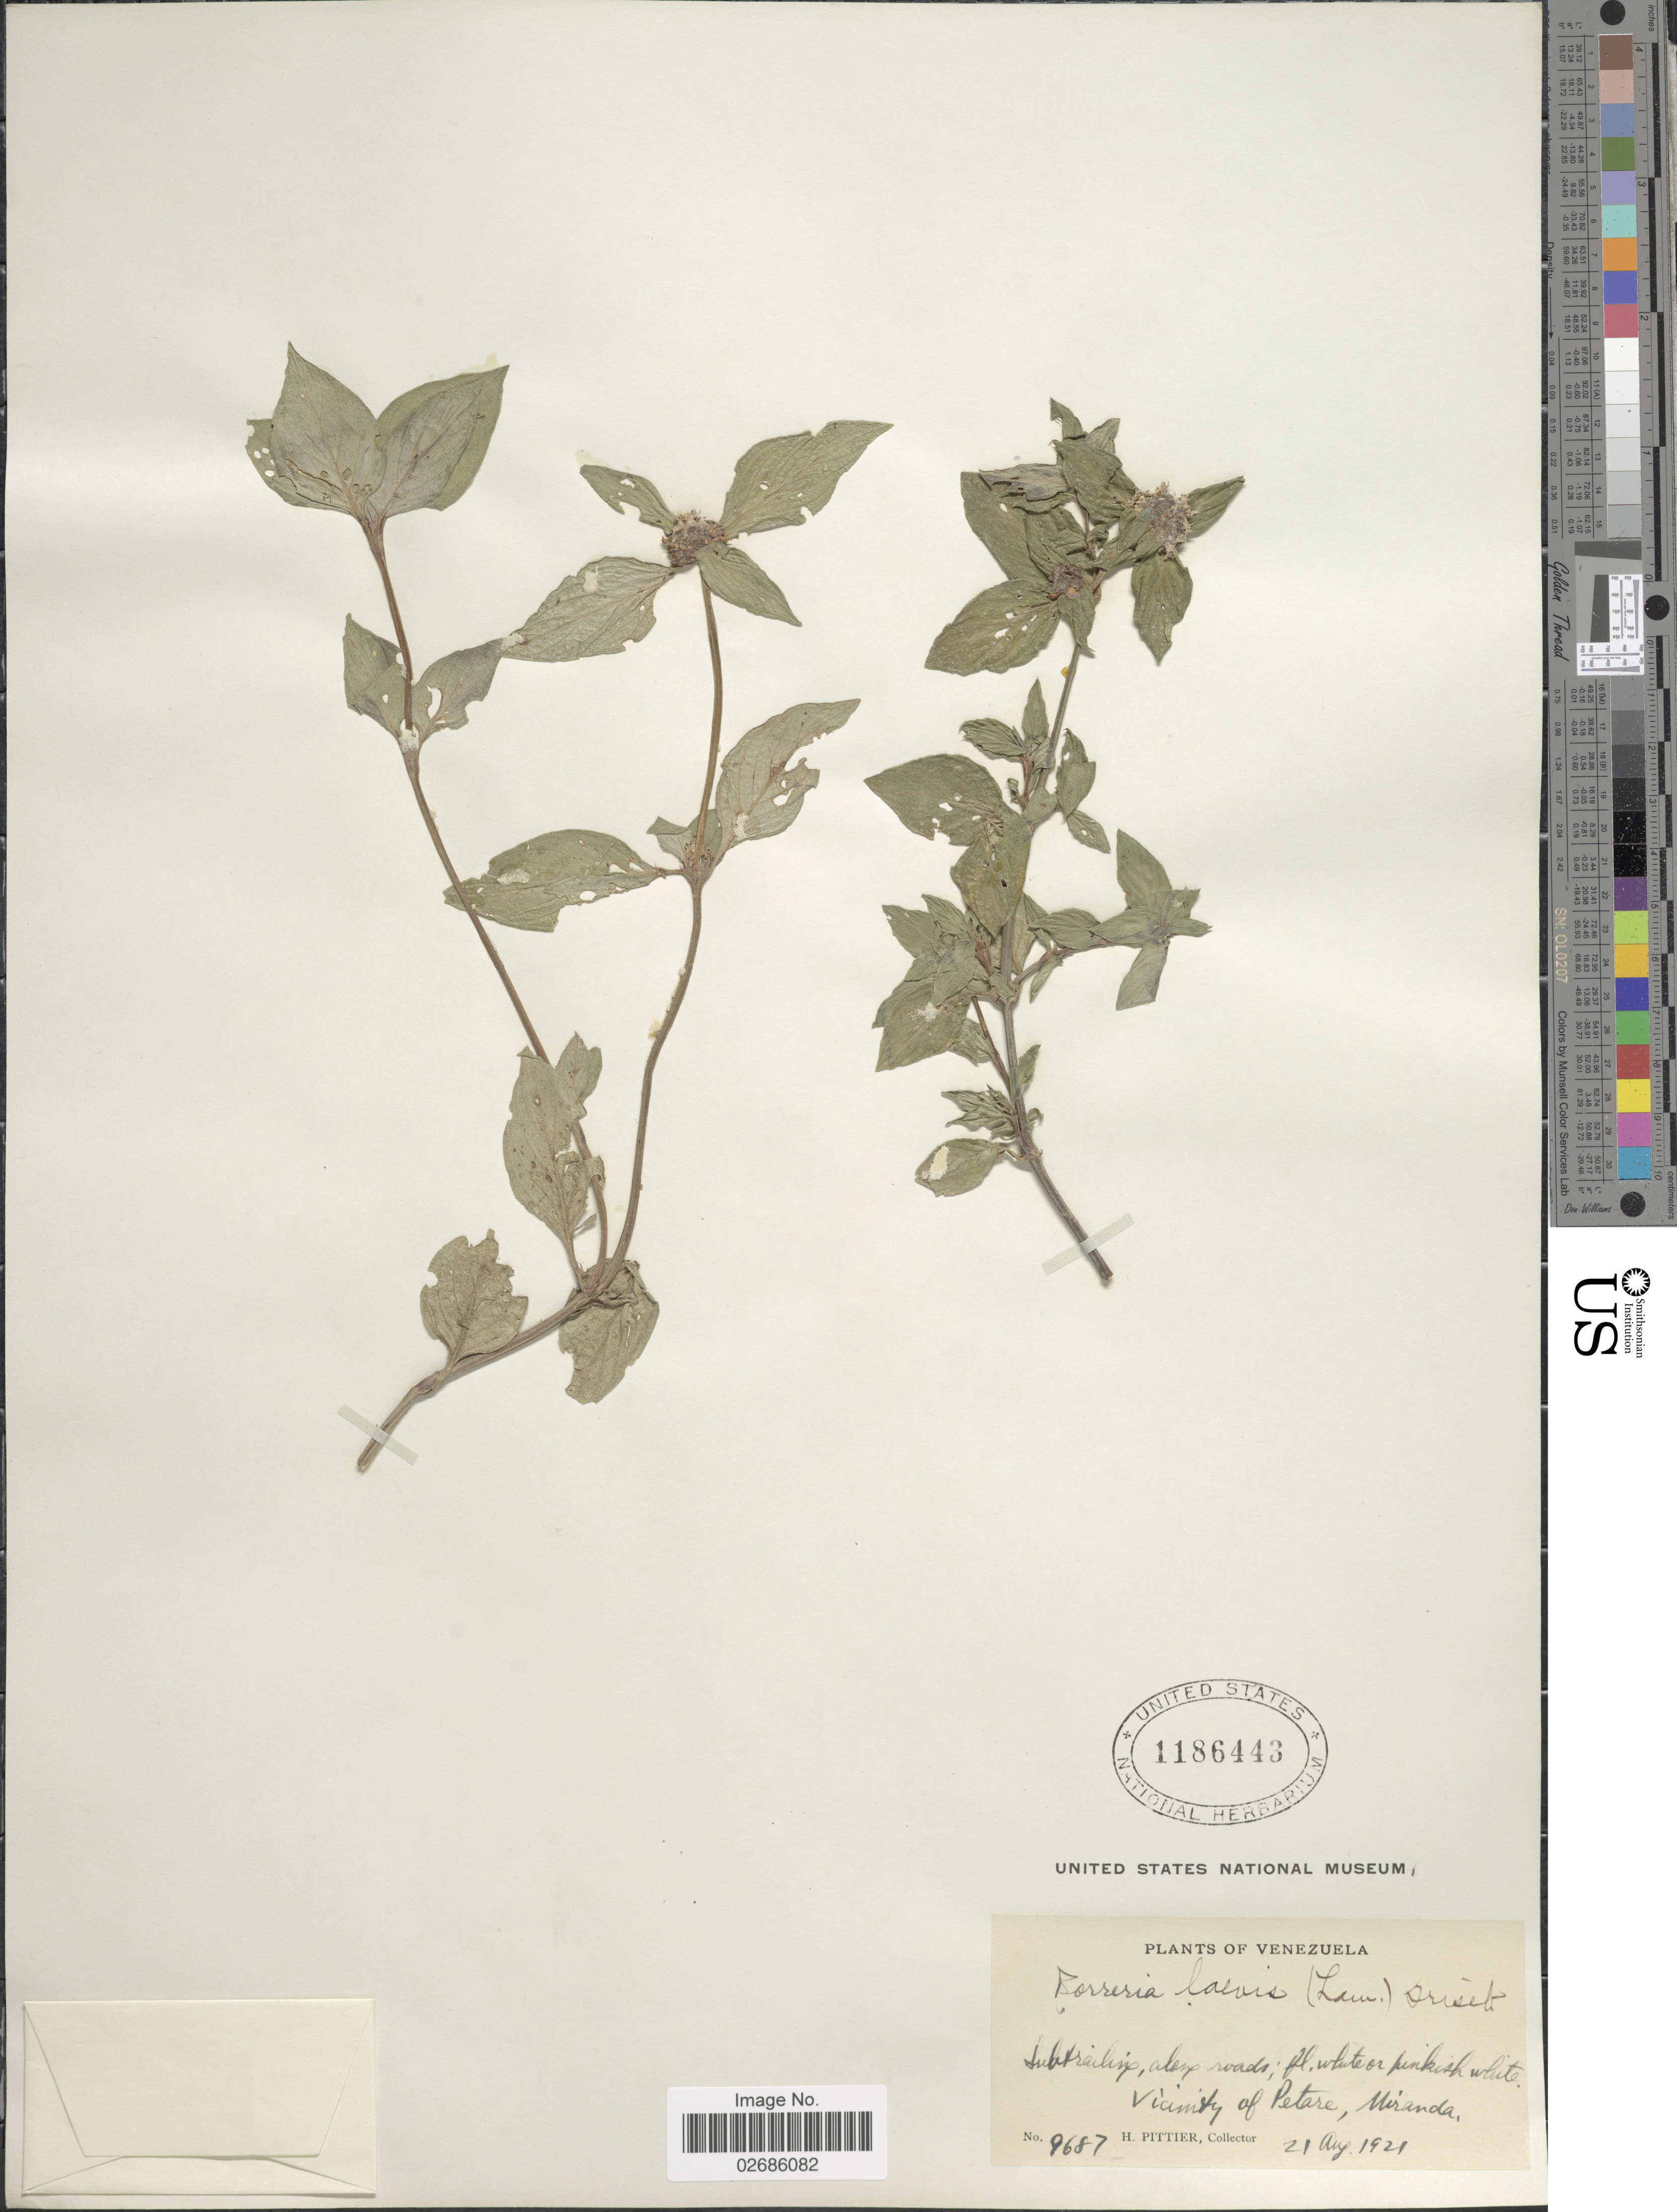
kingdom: Plantae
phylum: Tracheophyta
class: Magnoliopsida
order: Gentianales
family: Rubiaceae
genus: Borreria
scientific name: Borreria assurgens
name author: (Ruiz & Pav.) Griseb.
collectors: H. F. Pittier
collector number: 9687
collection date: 1921-08-21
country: Venezuela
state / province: Miranda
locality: Vicinity of Petare.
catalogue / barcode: US 1186443